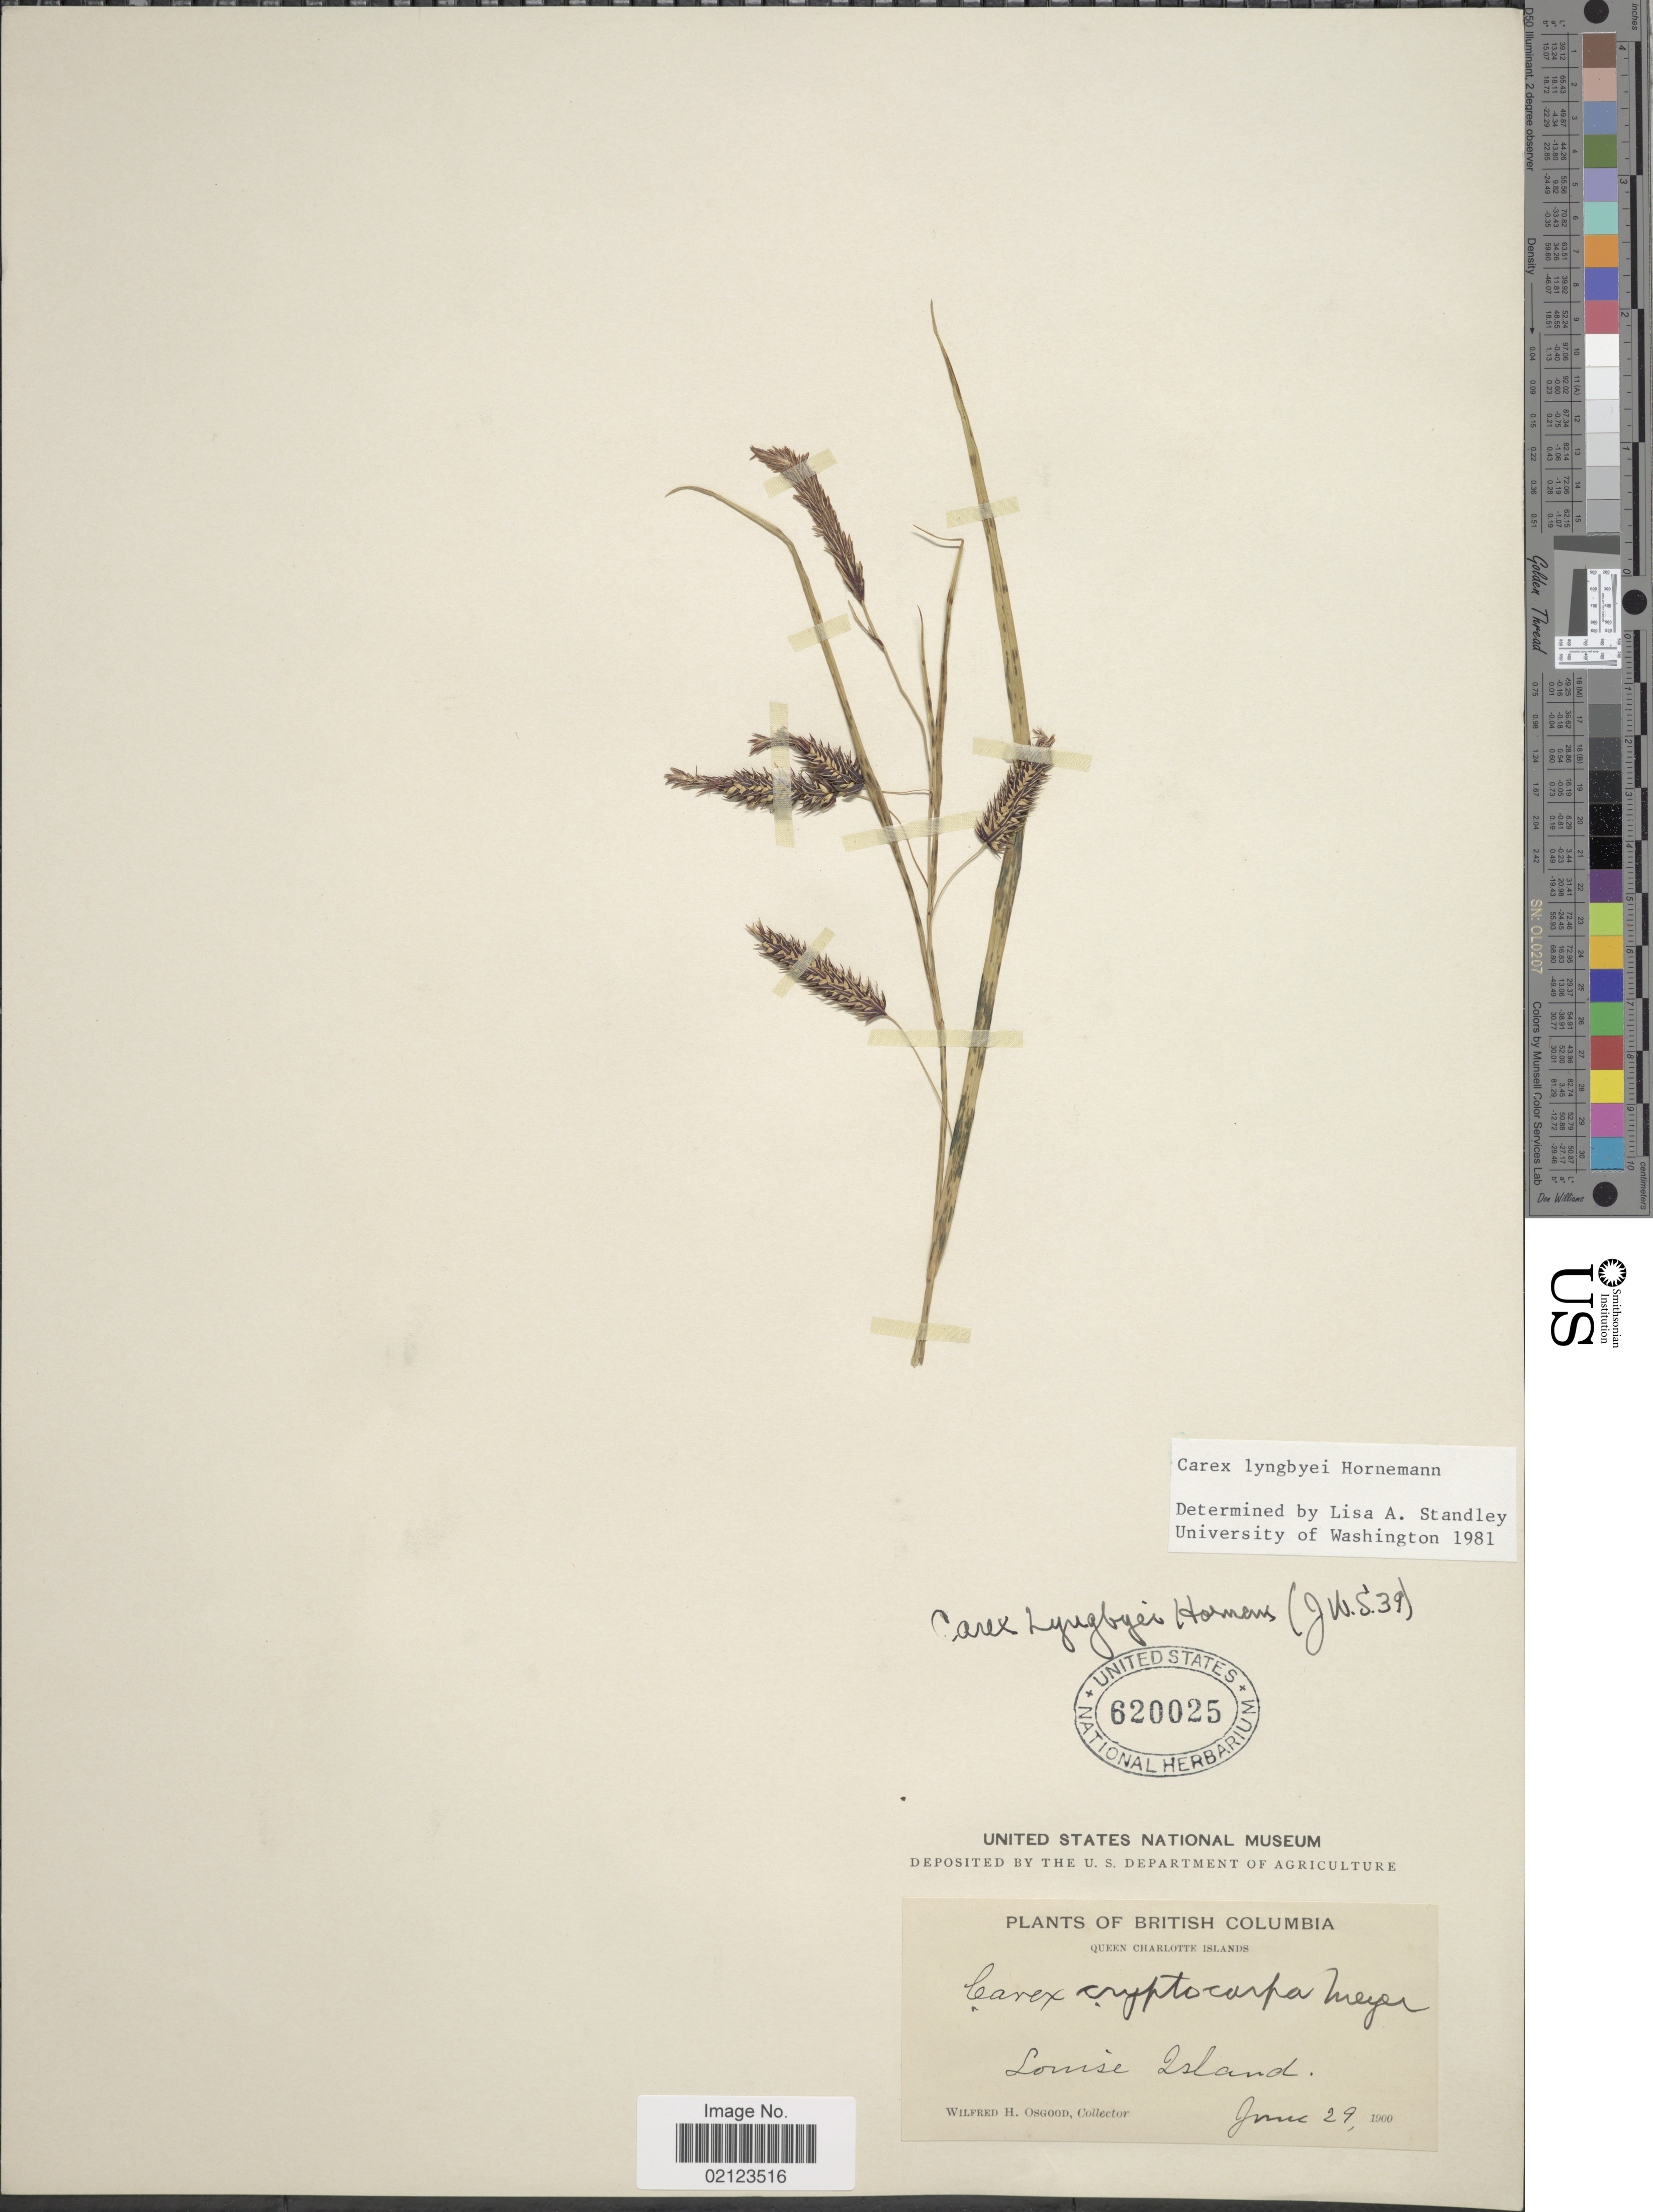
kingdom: Plantae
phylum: Tracheophyta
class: Liliopsida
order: Poales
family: Cyperaceae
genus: Carex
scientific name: Carex lyngbyei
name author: Hornem.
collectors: W. Osgood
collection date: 1900-06-29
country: Canada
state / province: British Columbia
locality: Queen Charlotte Islands. Louise Island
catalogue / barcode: US 620025